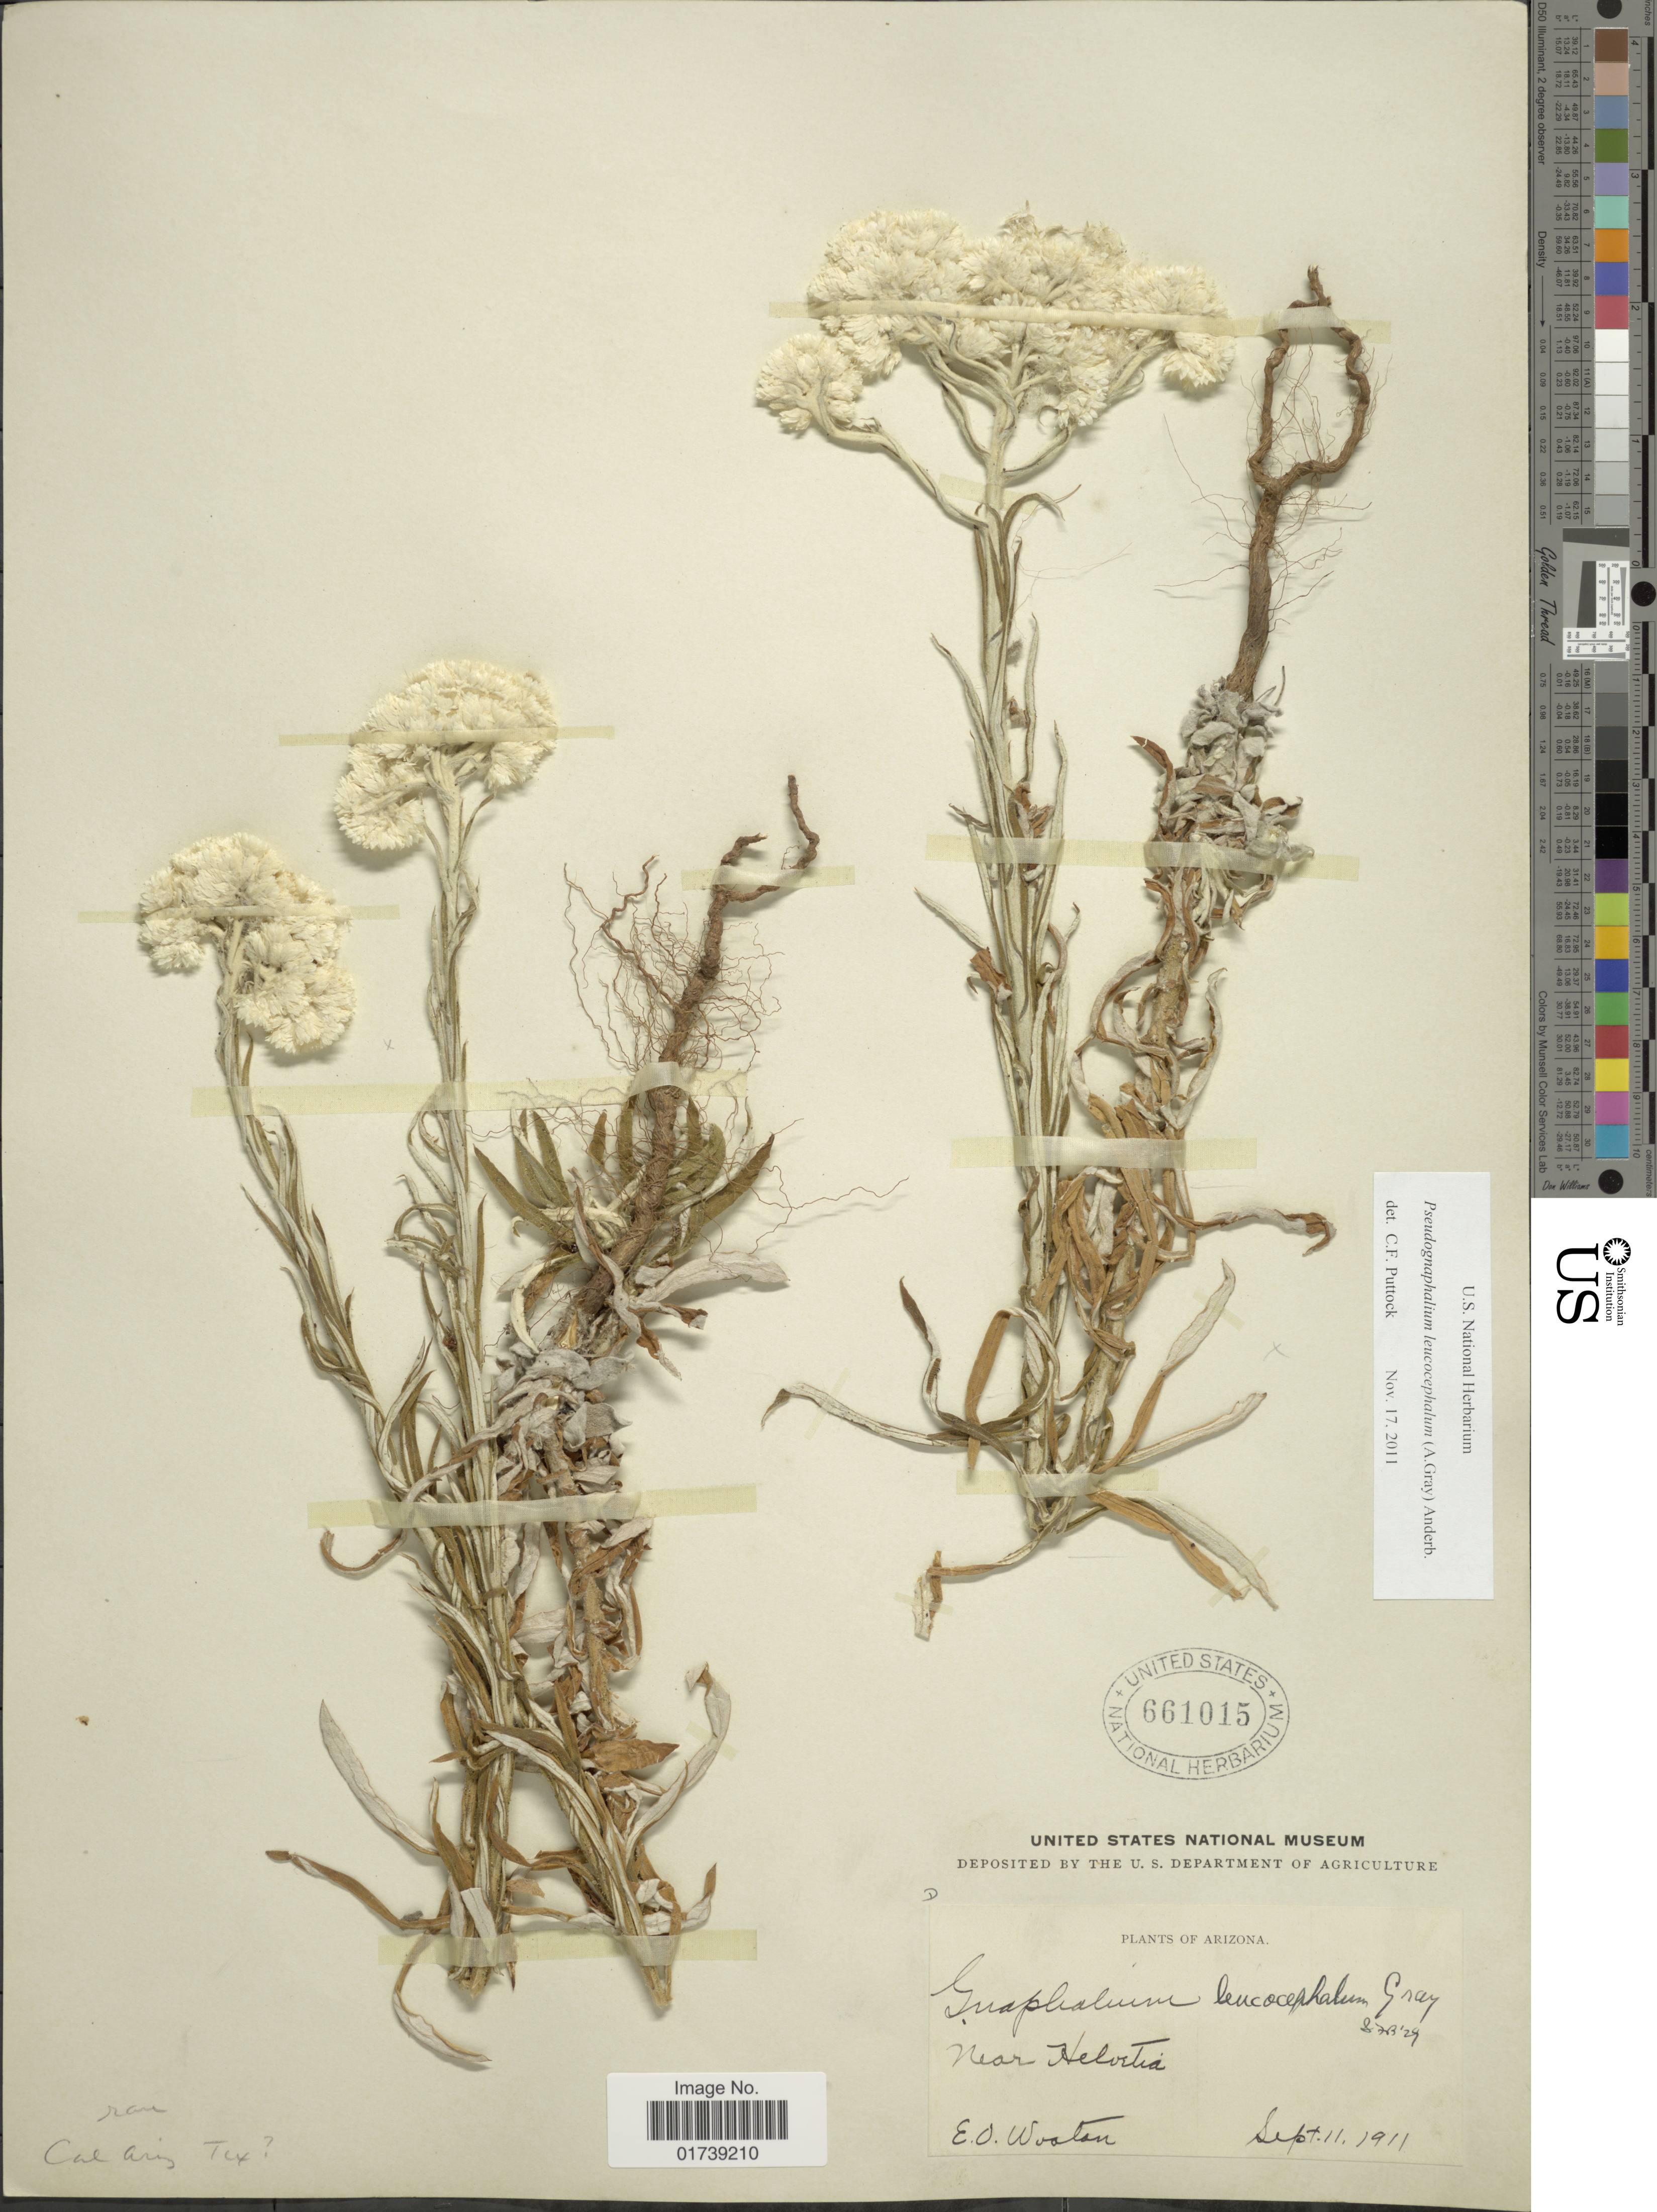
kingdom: Plantae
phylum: Tracheophyta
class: Magnoliopsida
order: Asterales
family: Asteraceae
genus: Pseudognaphalium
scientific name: Pseudognaphalium leucocephalum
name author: (A. Gray) Anderb.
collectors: E. O. Wooton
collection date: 1911-09-11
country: United States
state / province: Arizona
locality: Near Helvetia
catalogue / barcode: US 661015